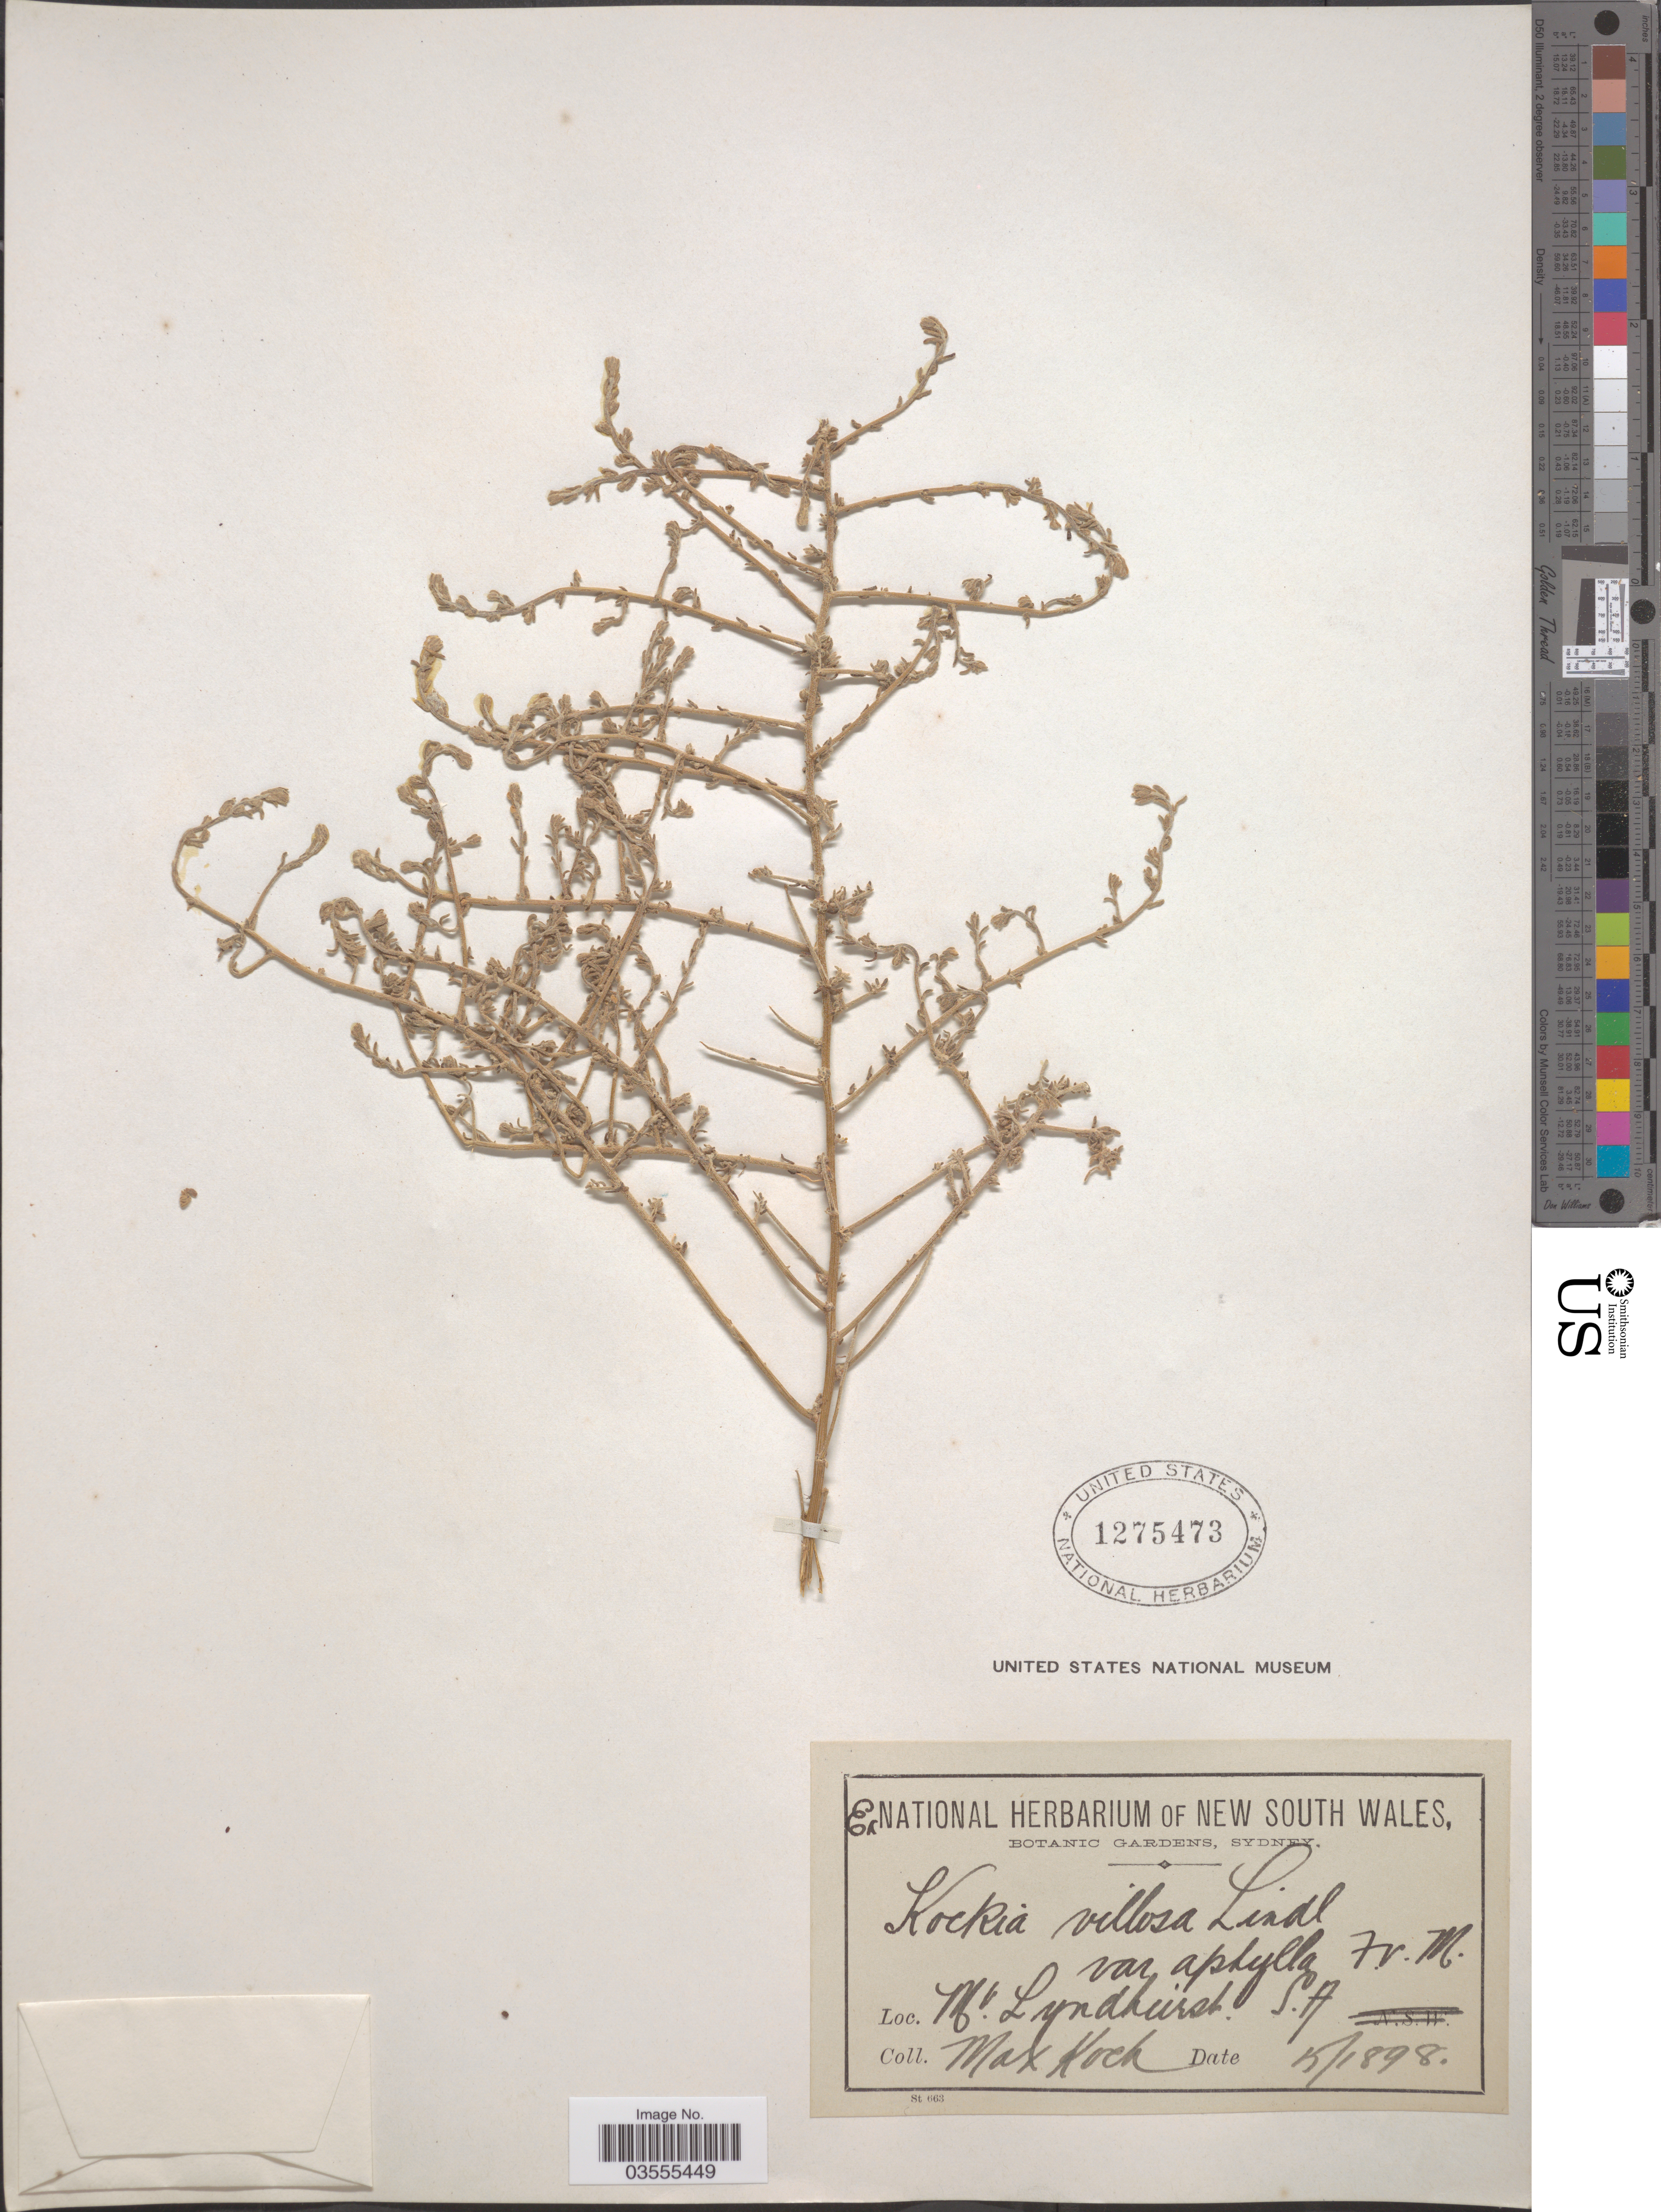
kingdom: Plantae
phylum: Tracheophyta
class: Magnoliopsida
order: Caryophyllales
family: Amaranthaceae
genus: Maireana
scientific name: Maireana aphylla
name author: (R. Br.) Paul G. Wilson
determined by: O'Malley, C.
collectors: M. Koch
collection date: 1898-05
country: Australia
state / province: South Australia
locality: Mt. Lyndhurst.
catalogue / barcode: US 1275473